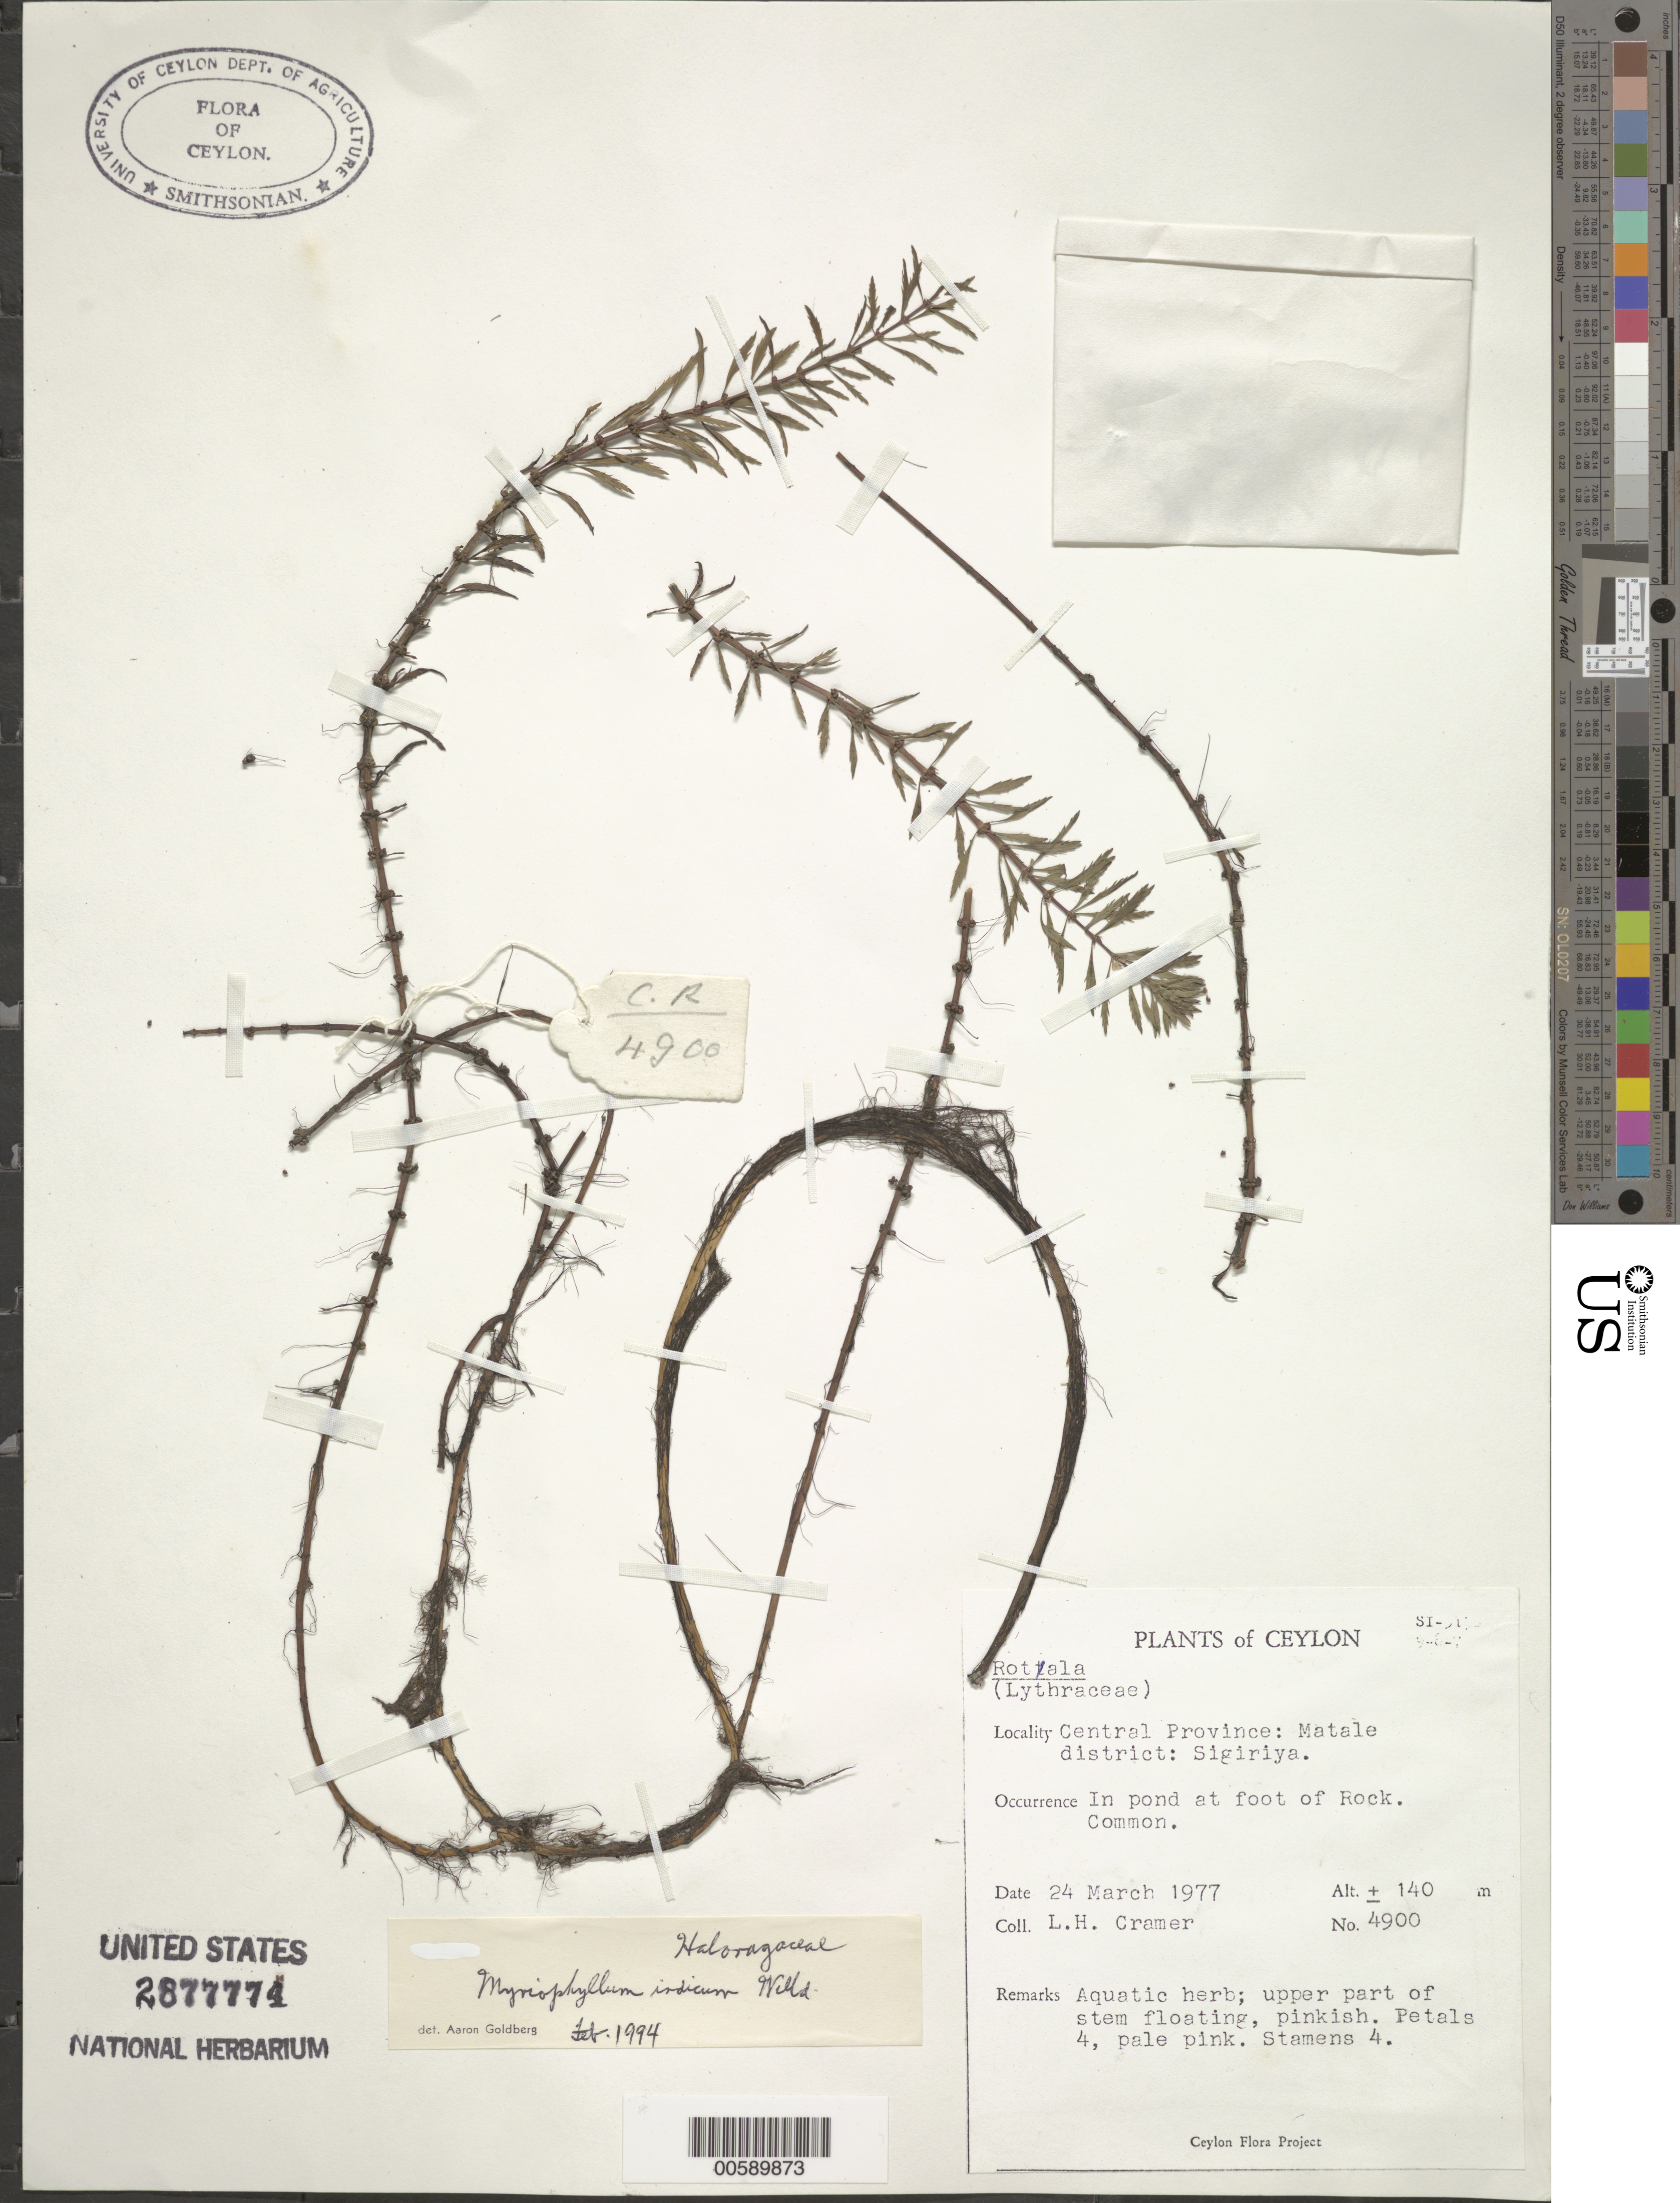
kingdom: Plantae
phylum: Tracheophyta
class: Magnoliopsida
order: Saxifragales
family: Haloragaceae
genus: Myriophyllum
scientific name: Myriophyllum indicum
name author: Willd.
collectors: L. H. Cramer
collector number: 4900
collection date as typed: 24 Mar 1977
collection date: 1977-03-24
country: Sri Lanka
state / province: Central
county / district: Matale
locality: Sigiriya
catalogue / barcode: US 2877774